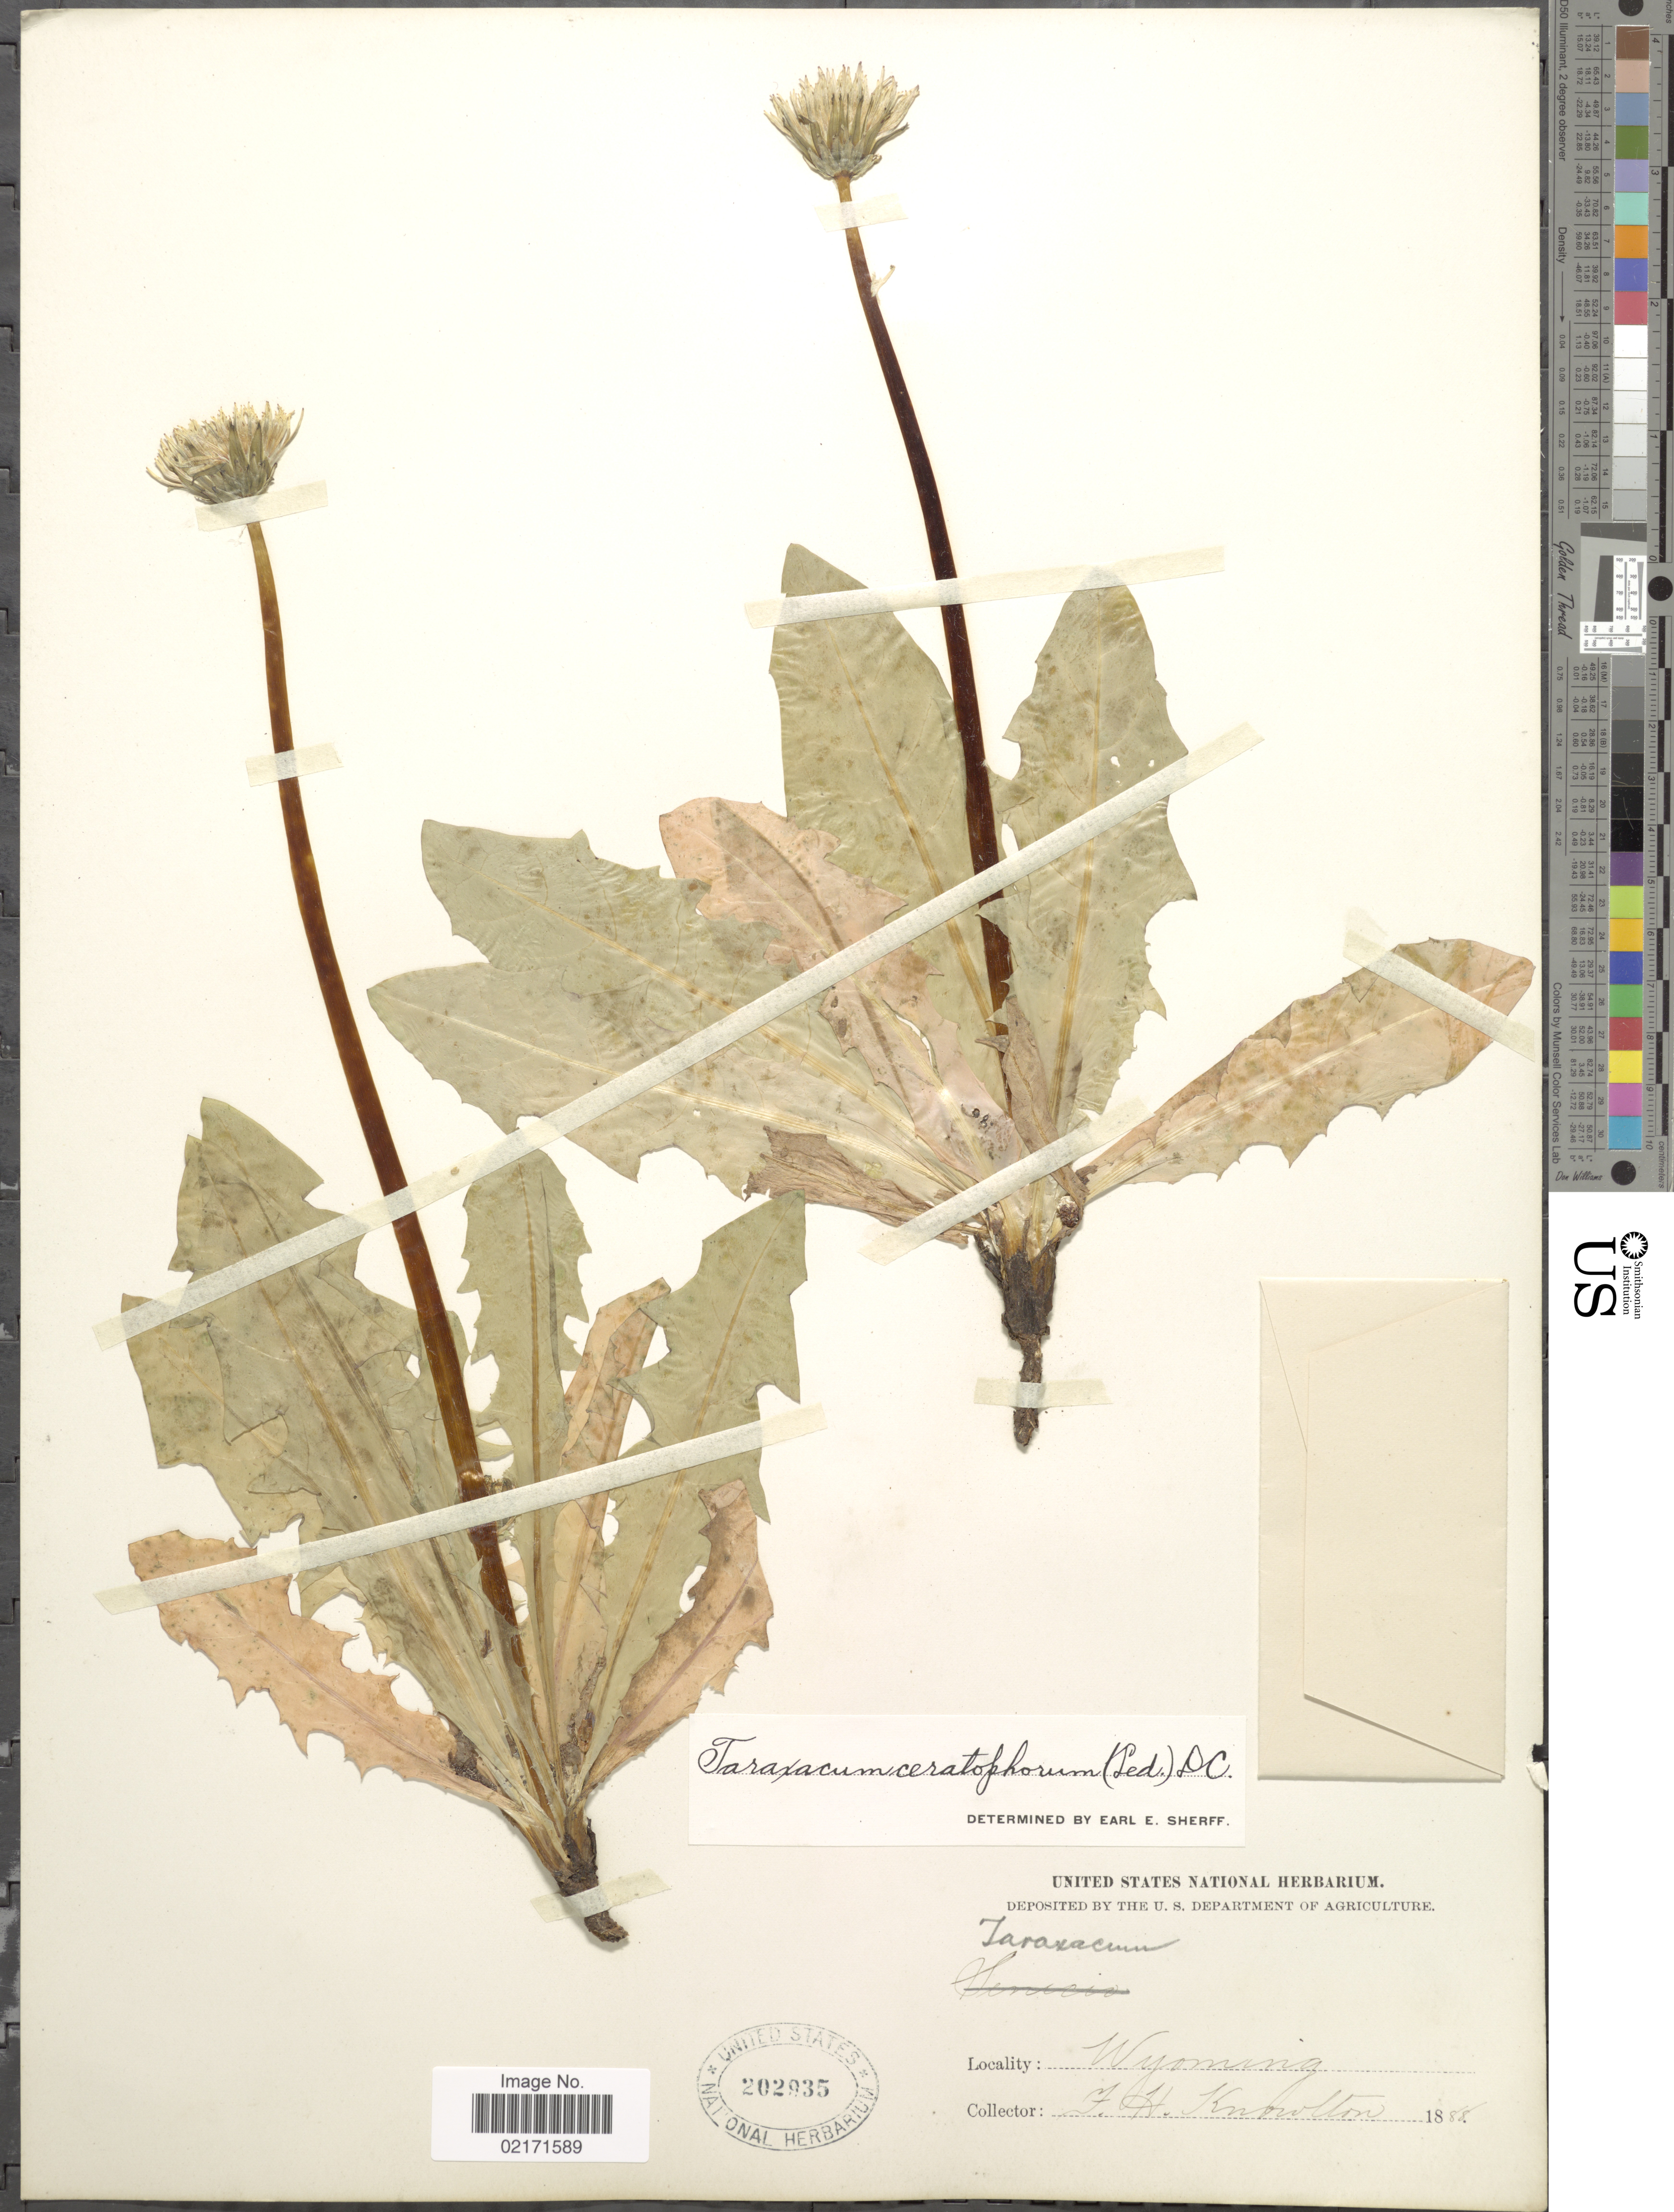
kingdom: Plantae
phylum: Tracheophyta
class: Magnoliopsida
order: Asterales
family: Asteraceae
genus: Taraxacum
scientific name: Taraxacum ceratophorum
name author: (Ledeb.) DC.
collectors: F. H. Knowlton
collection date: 1888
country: United States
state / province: Wyoming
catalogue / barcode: US 202935